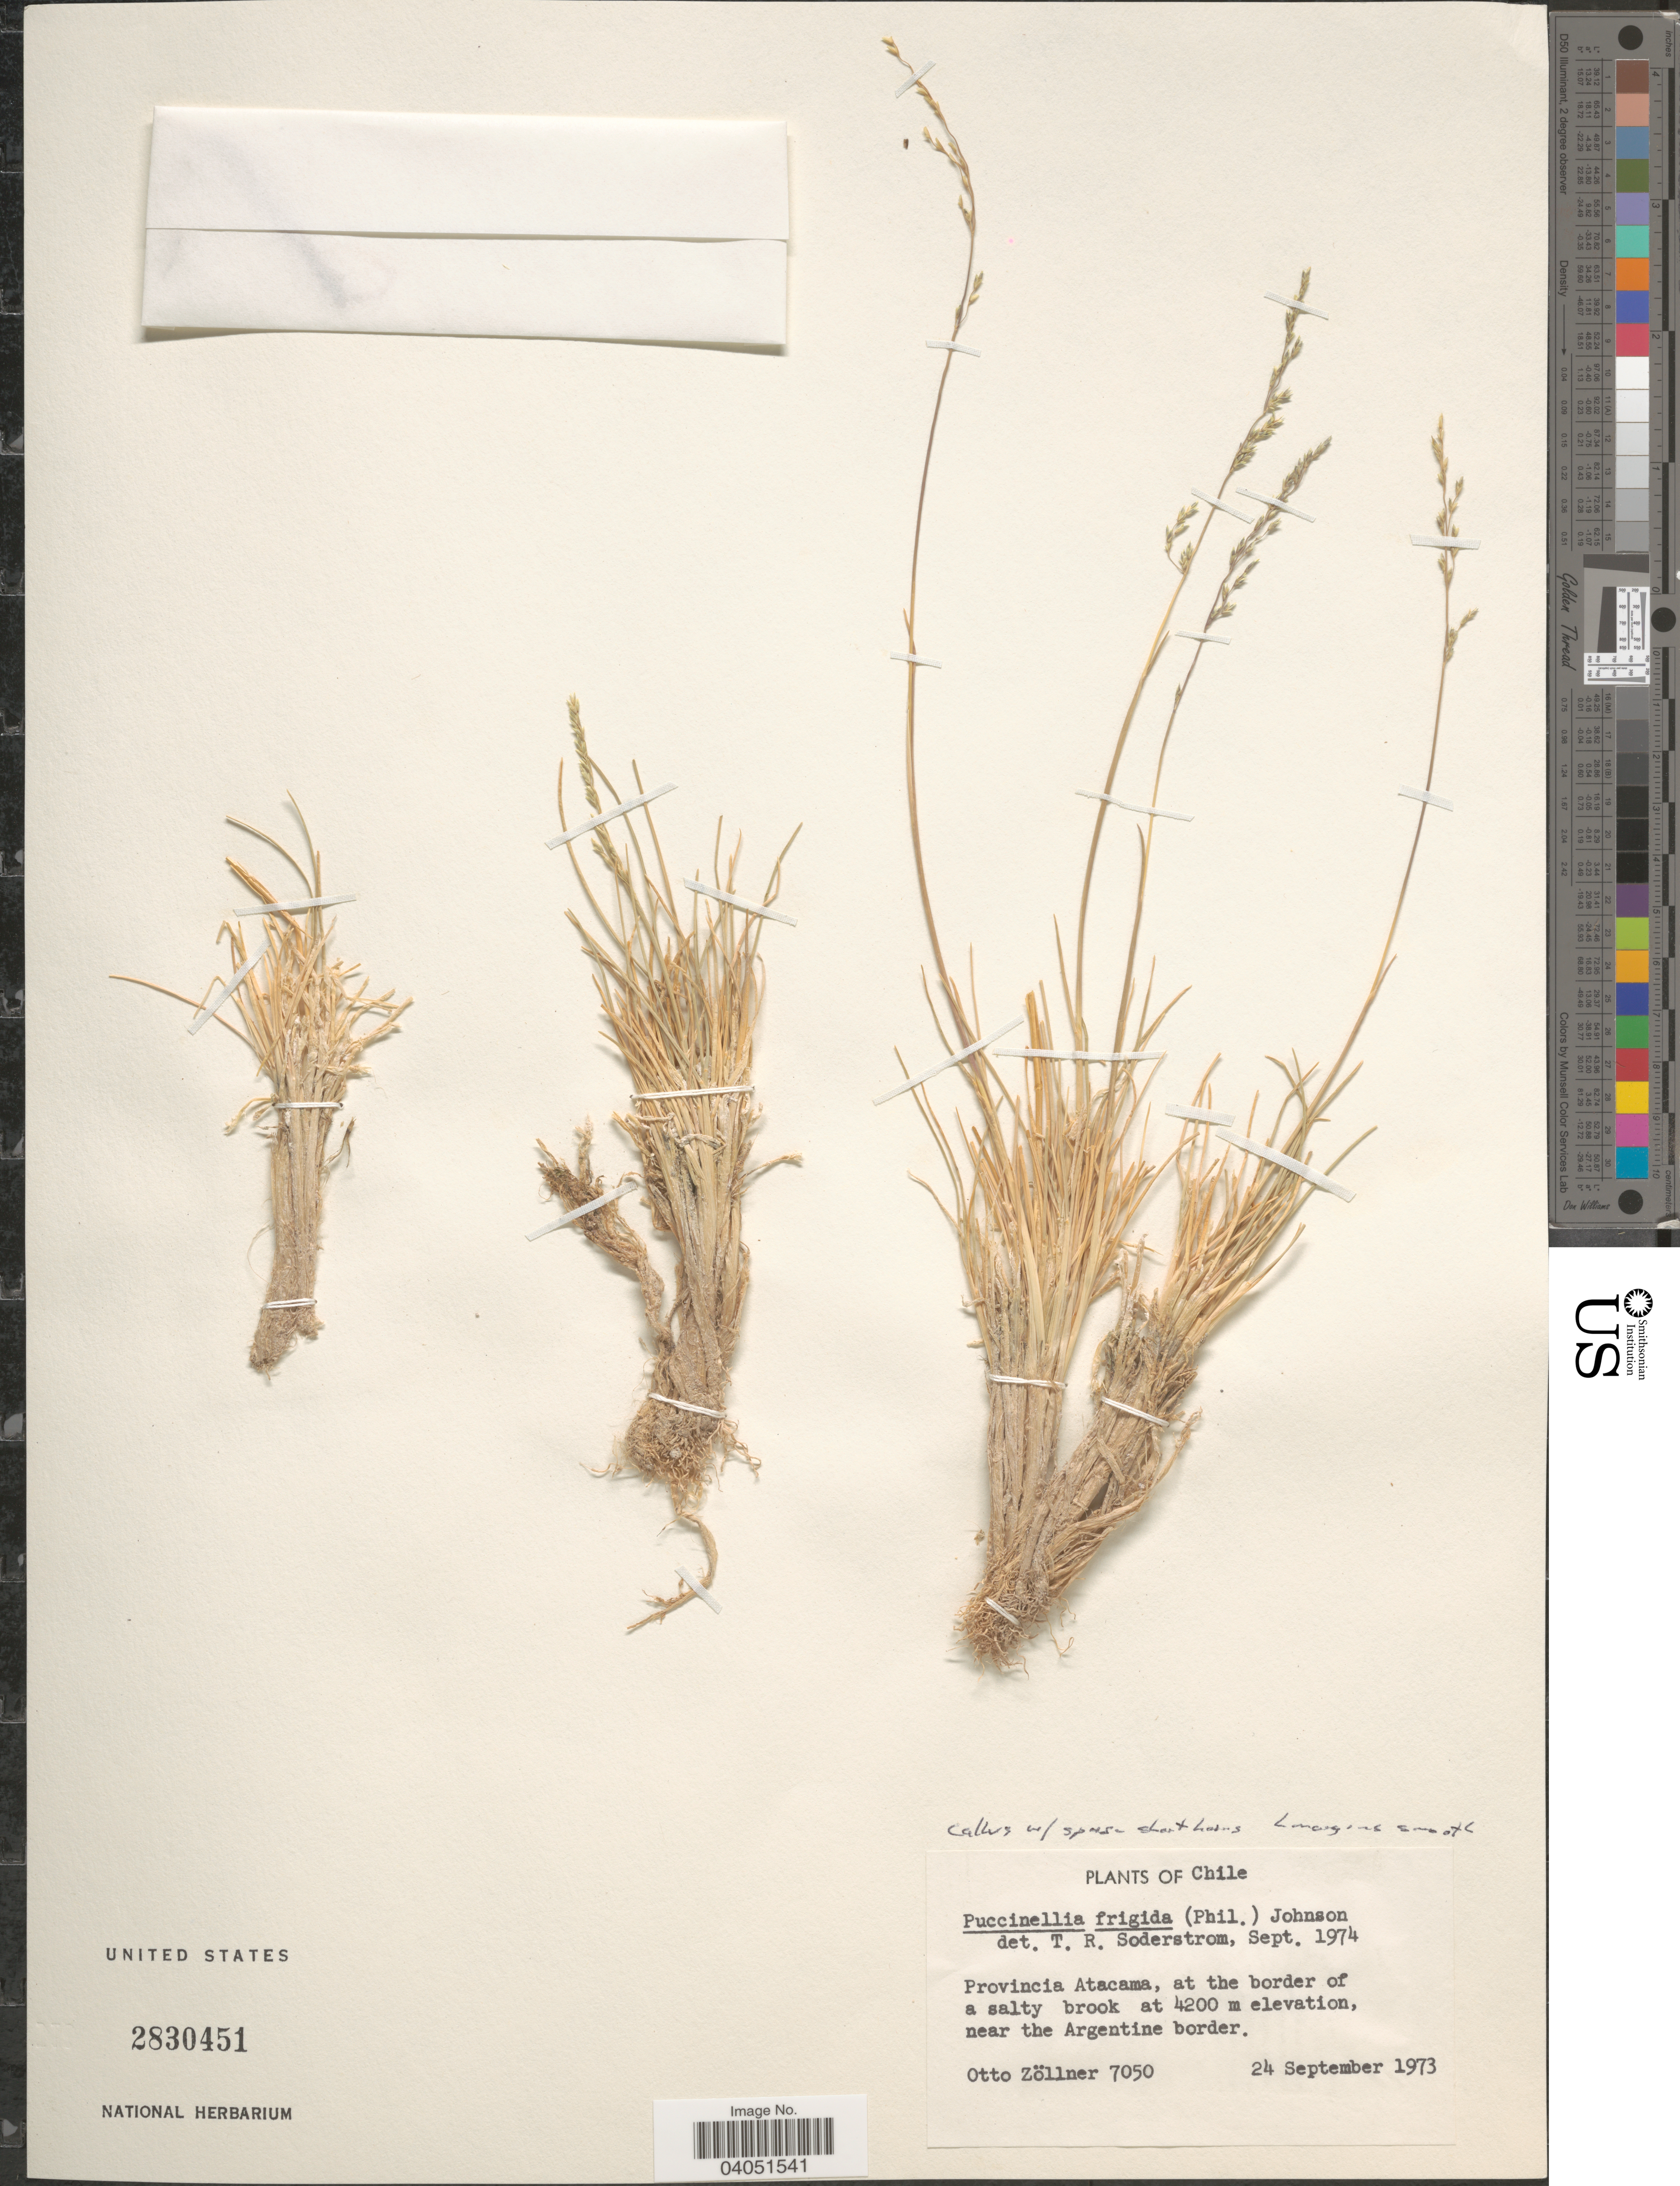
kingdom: Plantae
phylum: Tracheophyta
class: Liliopsida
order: Poales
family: Poaceae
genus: Puccinellia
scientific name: Puccinellia frigida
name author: (Phil.) I.M. Johnst.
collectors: O. Zöllner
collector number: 7050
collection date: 1973-09-24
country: Chile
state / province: Atacama (III)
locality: At the border of a salty brook, near the Argentine border.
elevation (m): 4200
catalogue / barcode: US 2830451